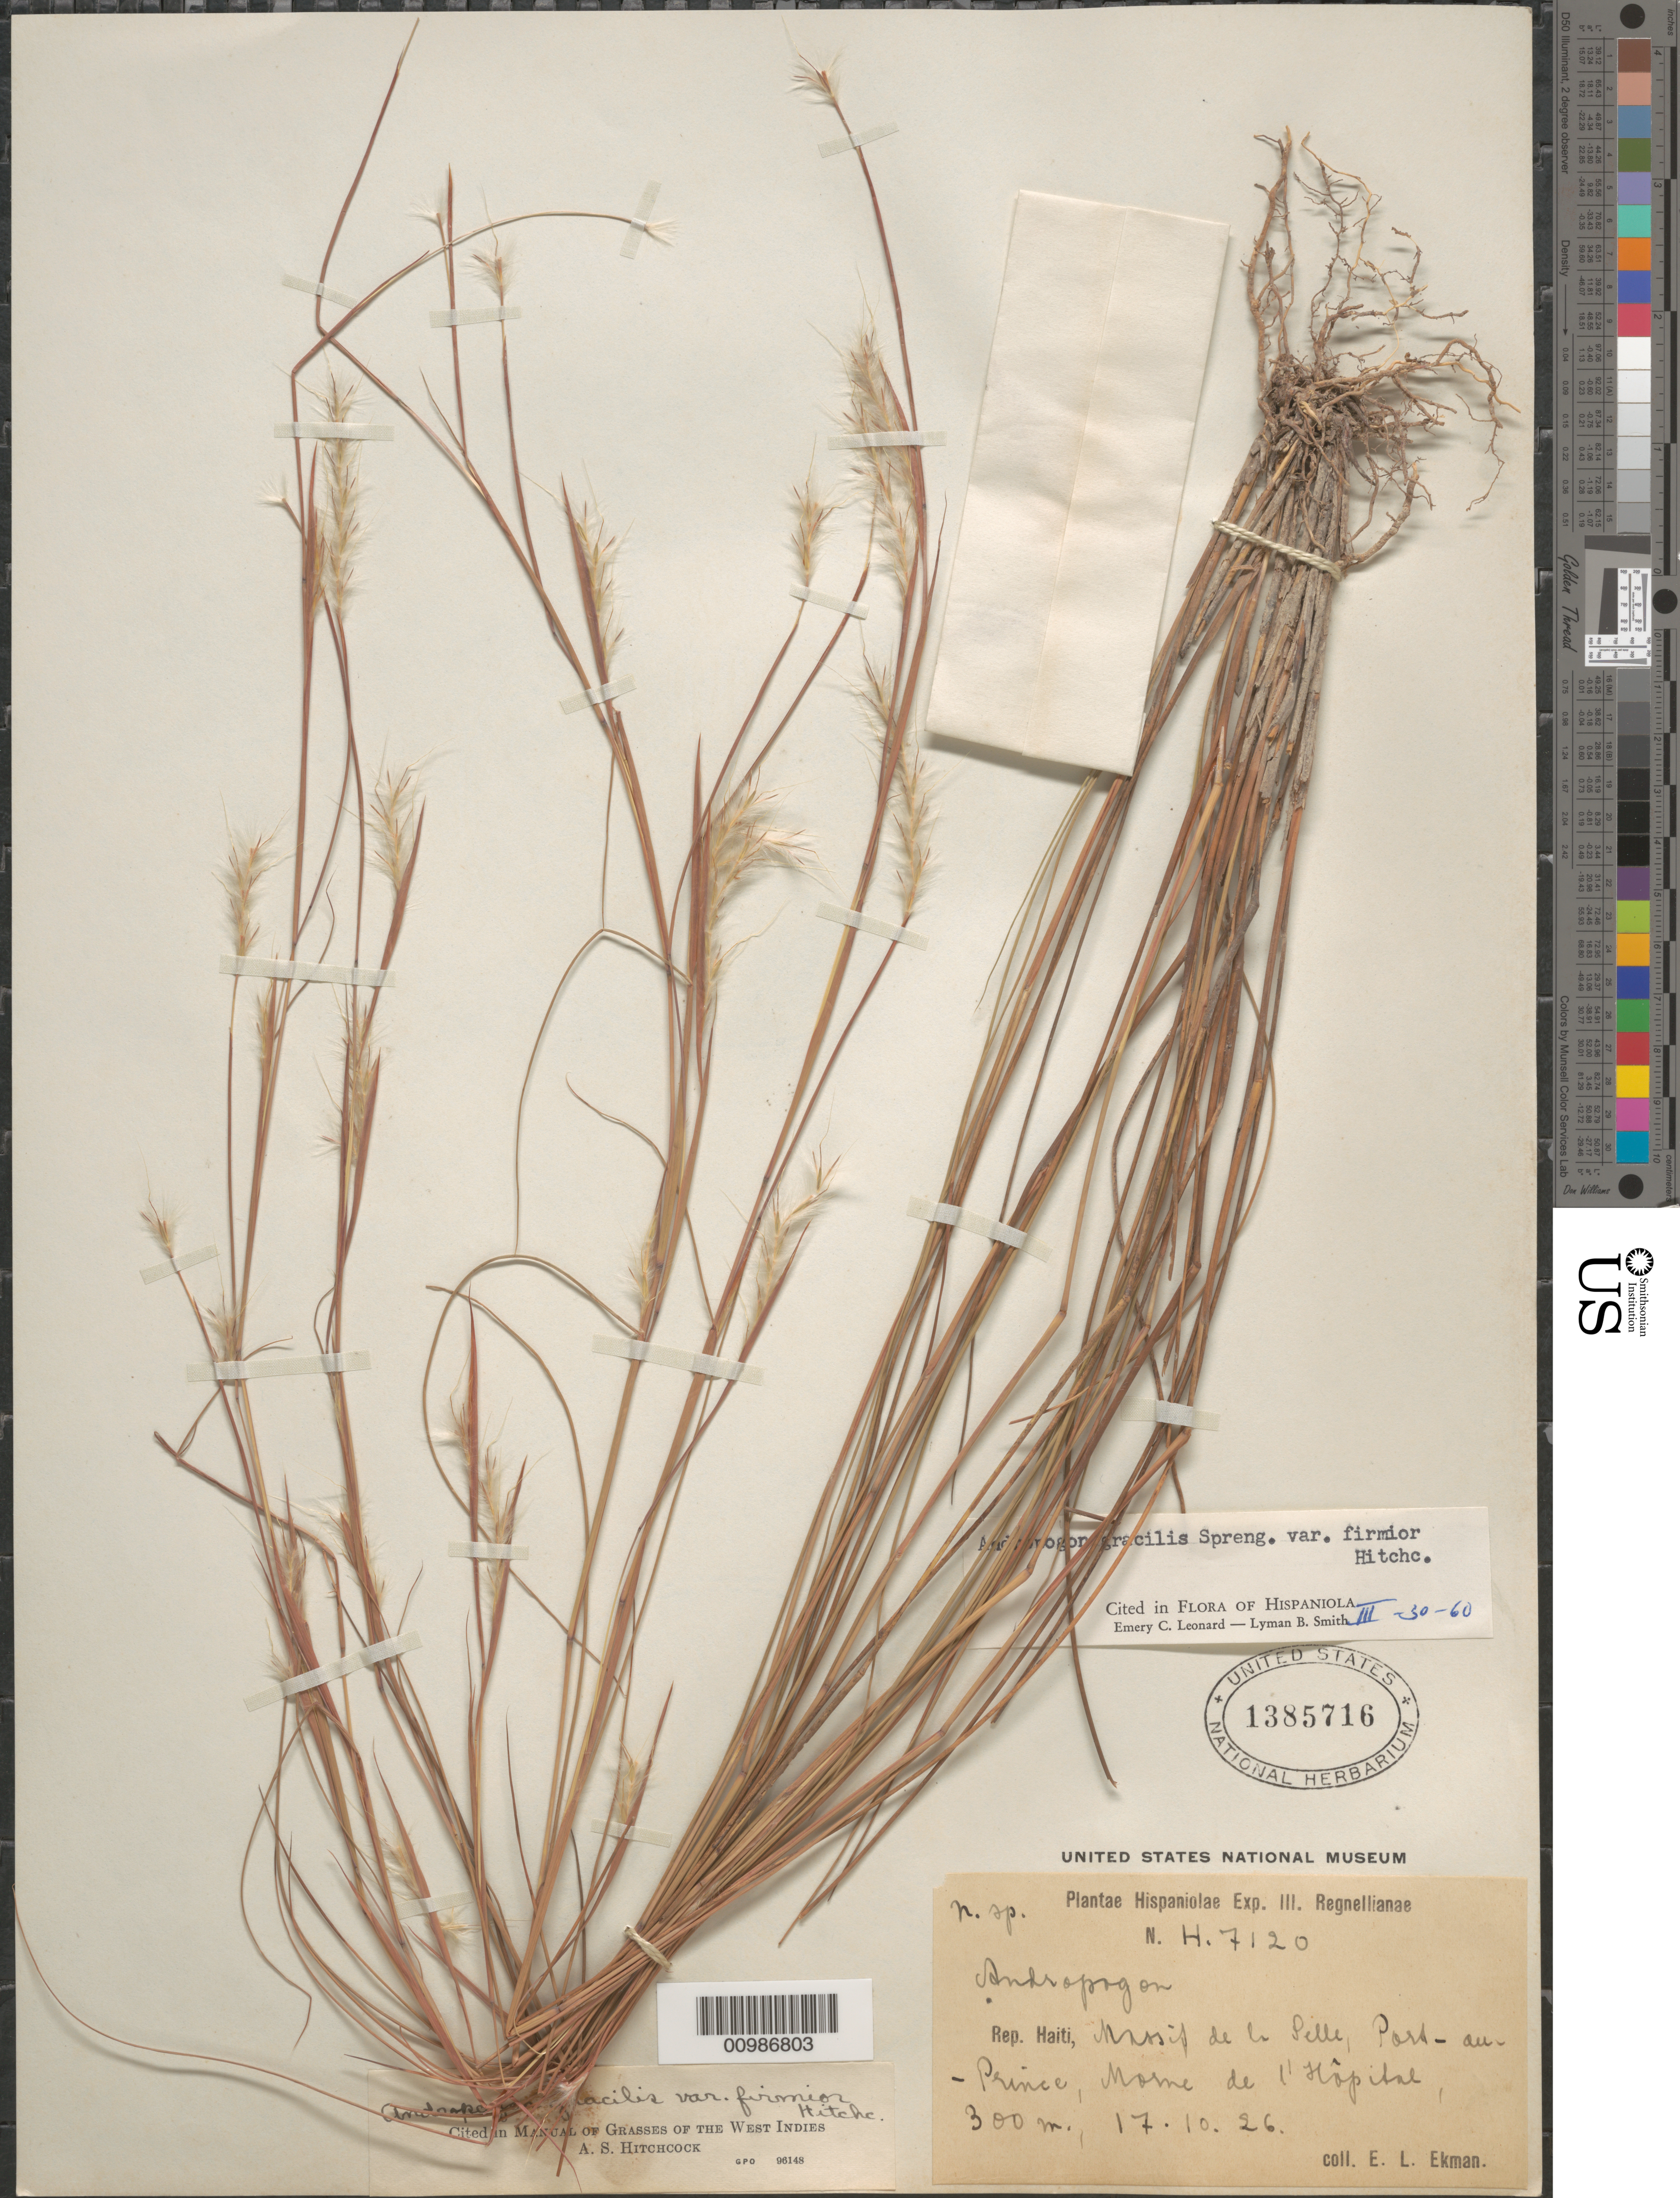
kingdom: Plantae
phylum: Tracheophyta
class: Liliopsida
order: Poales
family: Poaceae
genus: Andropogon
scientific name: Andropogon gracilis var. firmior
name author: Hitchc.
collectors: E. L. Ekman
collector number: H 7120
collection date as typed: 17 Oct 1926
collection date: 1926-10-17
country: Haiti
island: Hispaniola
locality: Massif de la Pelle, Port-au-Prince, Morne de l'Hopital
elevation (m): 300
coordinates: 0 N, 0 E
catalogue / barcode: US 1385716